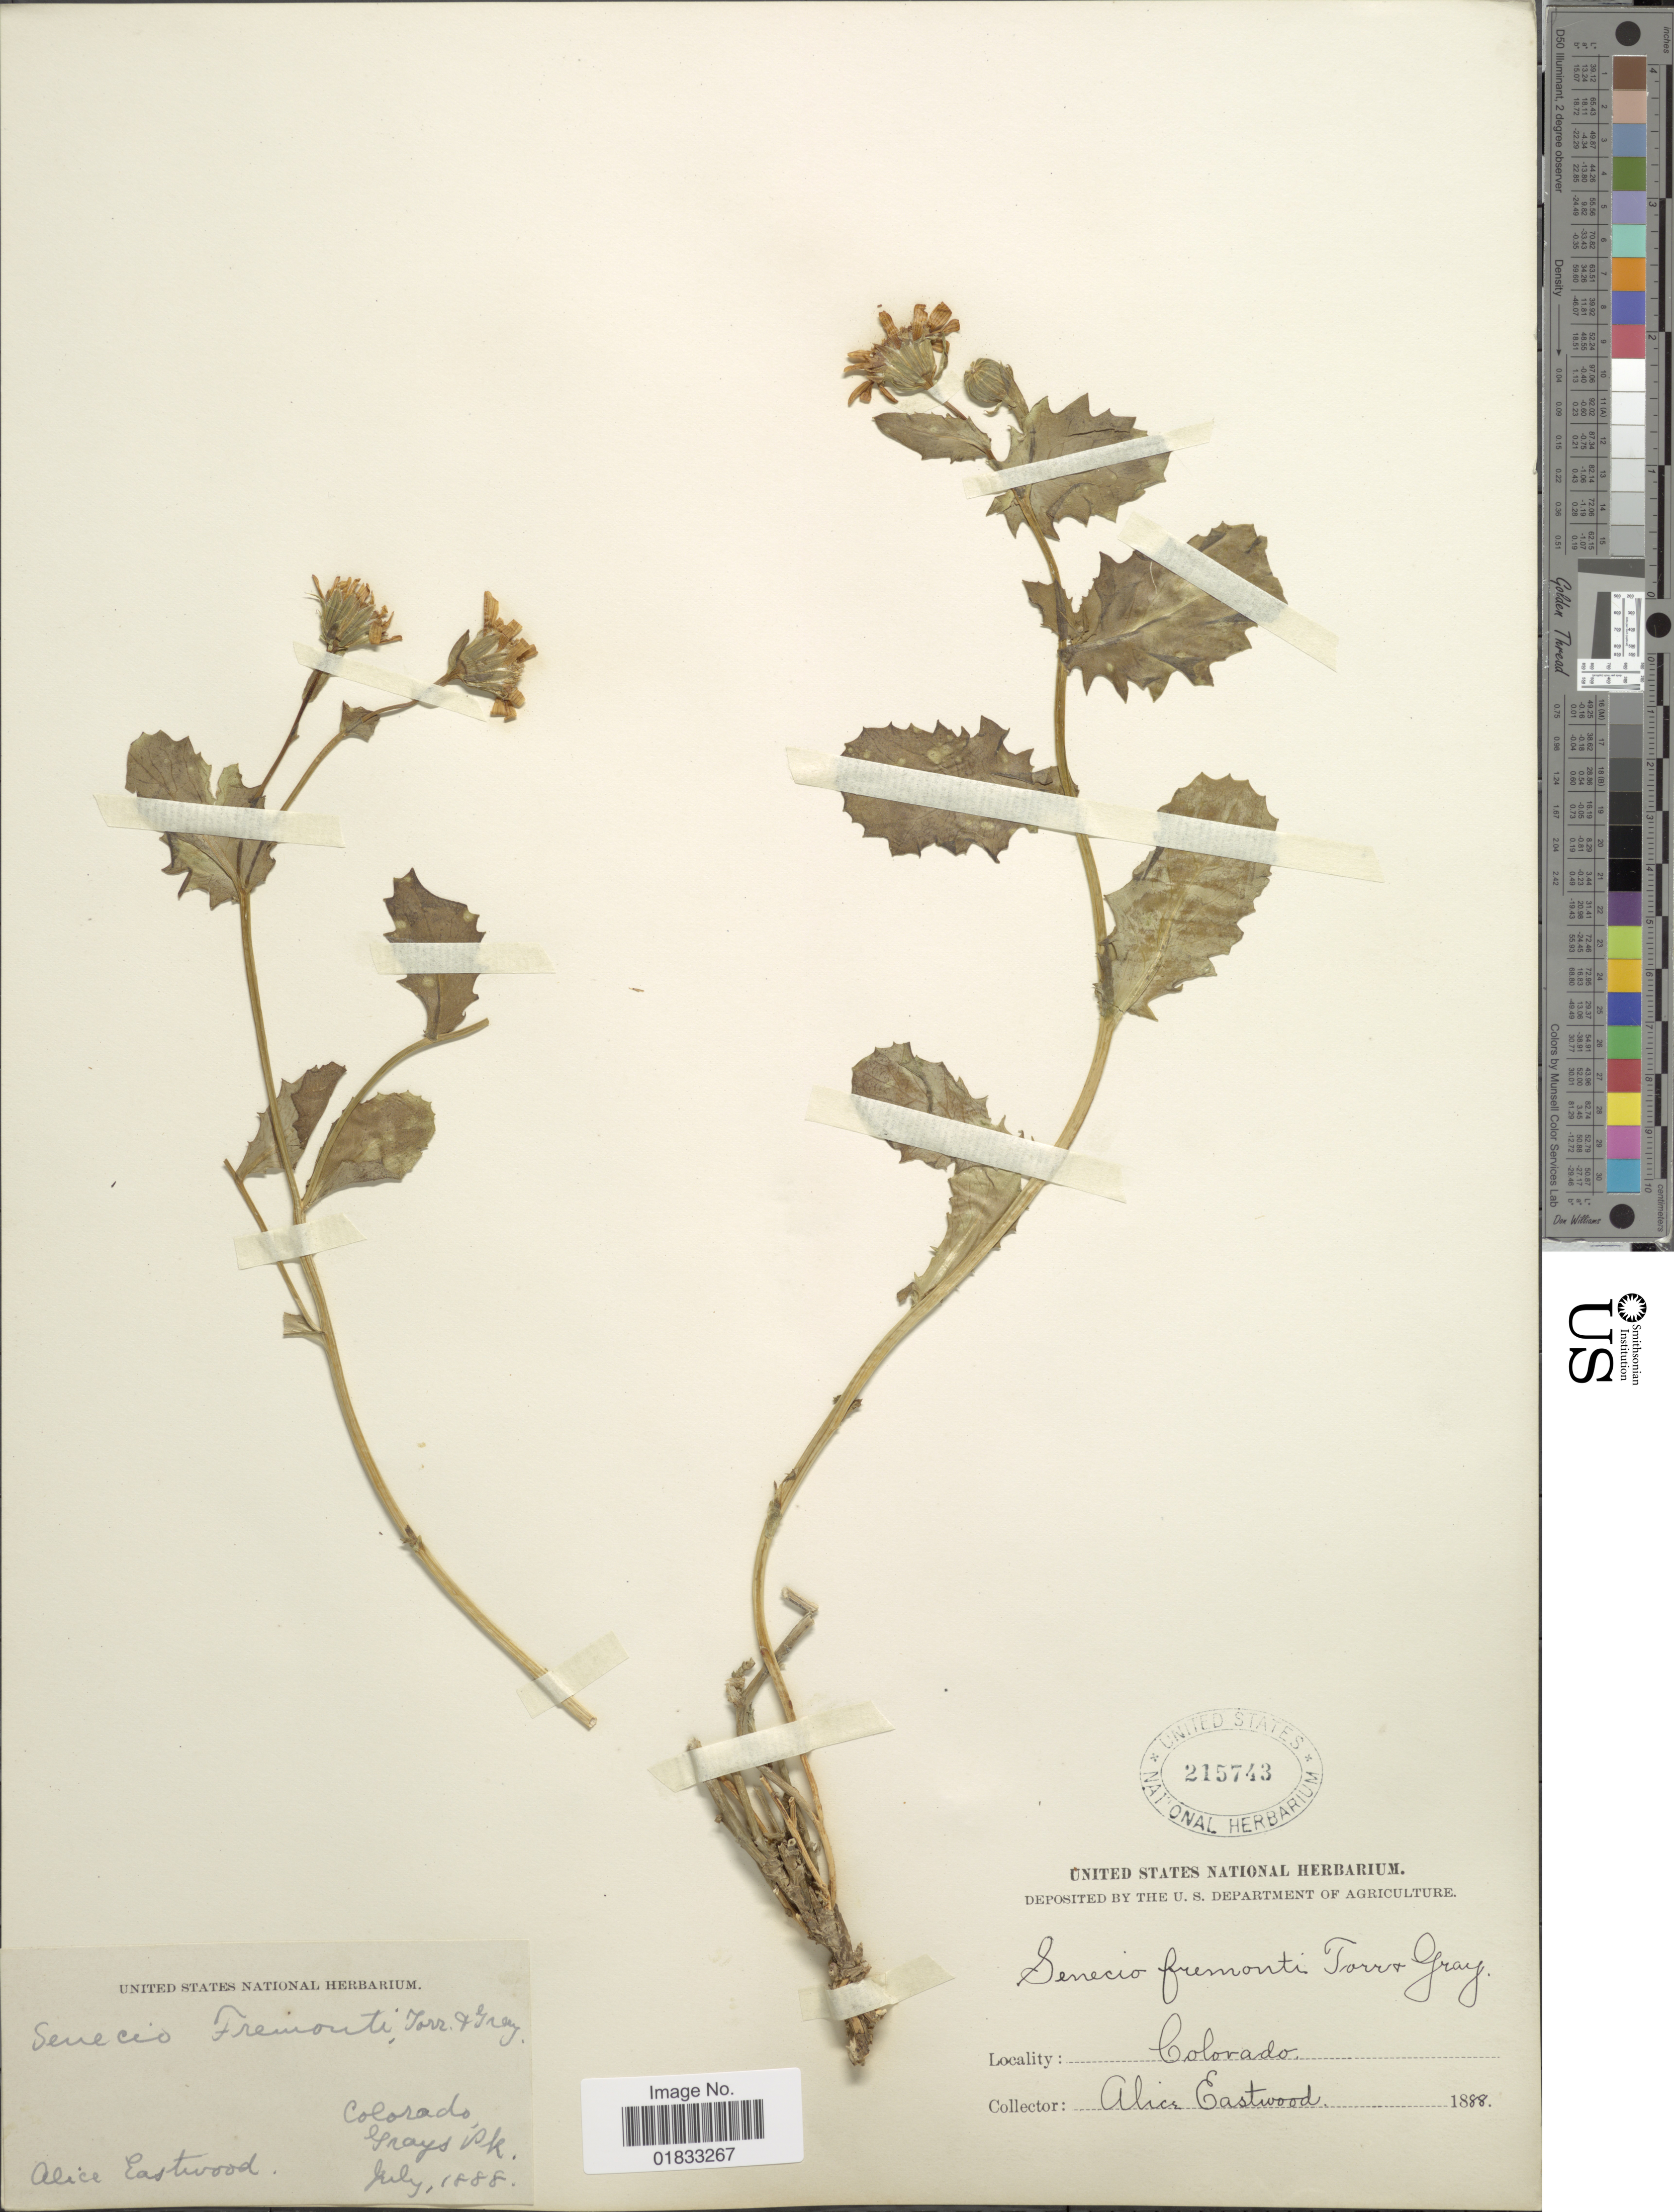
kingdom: Plantae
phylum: Tracheophyta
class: Magnoliopsida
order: Asterales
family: Asteraceae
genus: Senecio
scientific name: Senecio fremontii var. blitoides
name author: (Greene) Cronq.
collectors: A. Eastwood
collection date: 1888-07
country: United States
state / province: Colorado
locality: Grays Pk.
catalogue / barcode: US 215743